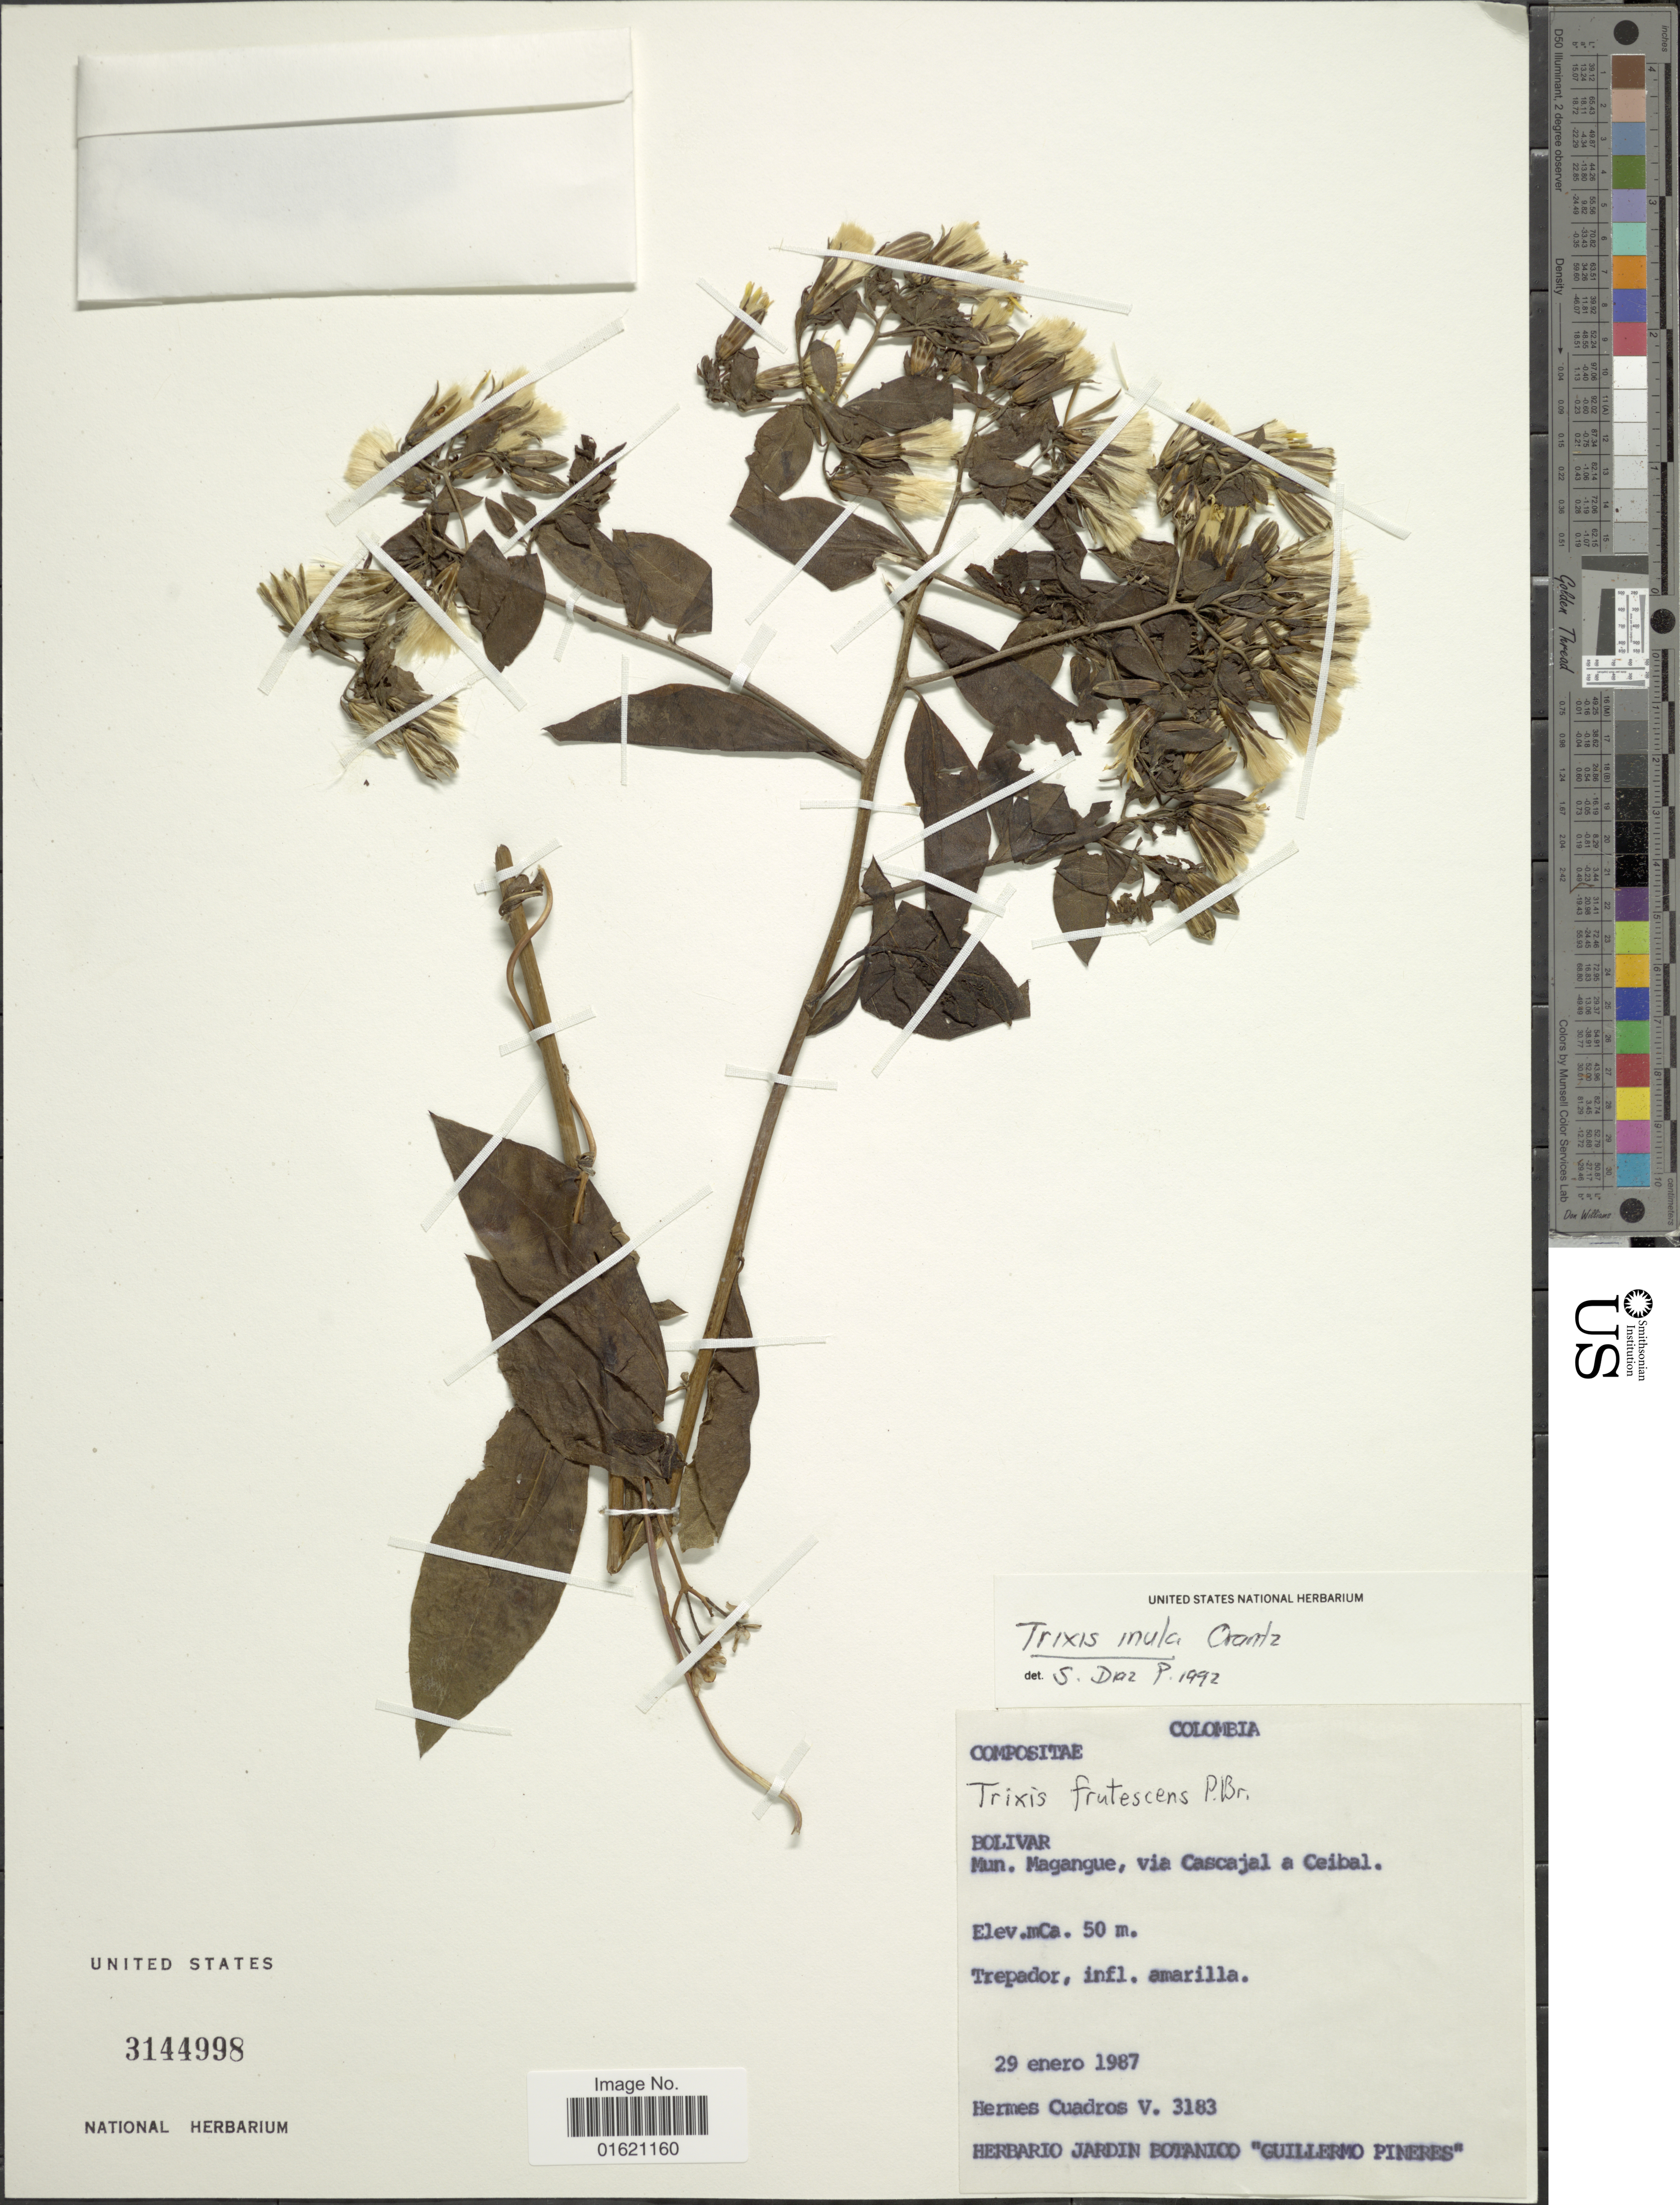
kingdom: Plantae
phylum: Tracheophyta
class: Magnoliopsida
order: Asterales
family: Asteraceae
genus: Trixis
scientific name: Trixis inula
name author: Crantz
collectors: H. Cuadros V.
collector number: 3183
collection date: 1987-01-29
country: Colombia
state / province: Bolívar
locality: Mun. Mgangue, via Cascajal a Ceibal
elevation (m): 80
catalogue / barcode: US 3144998